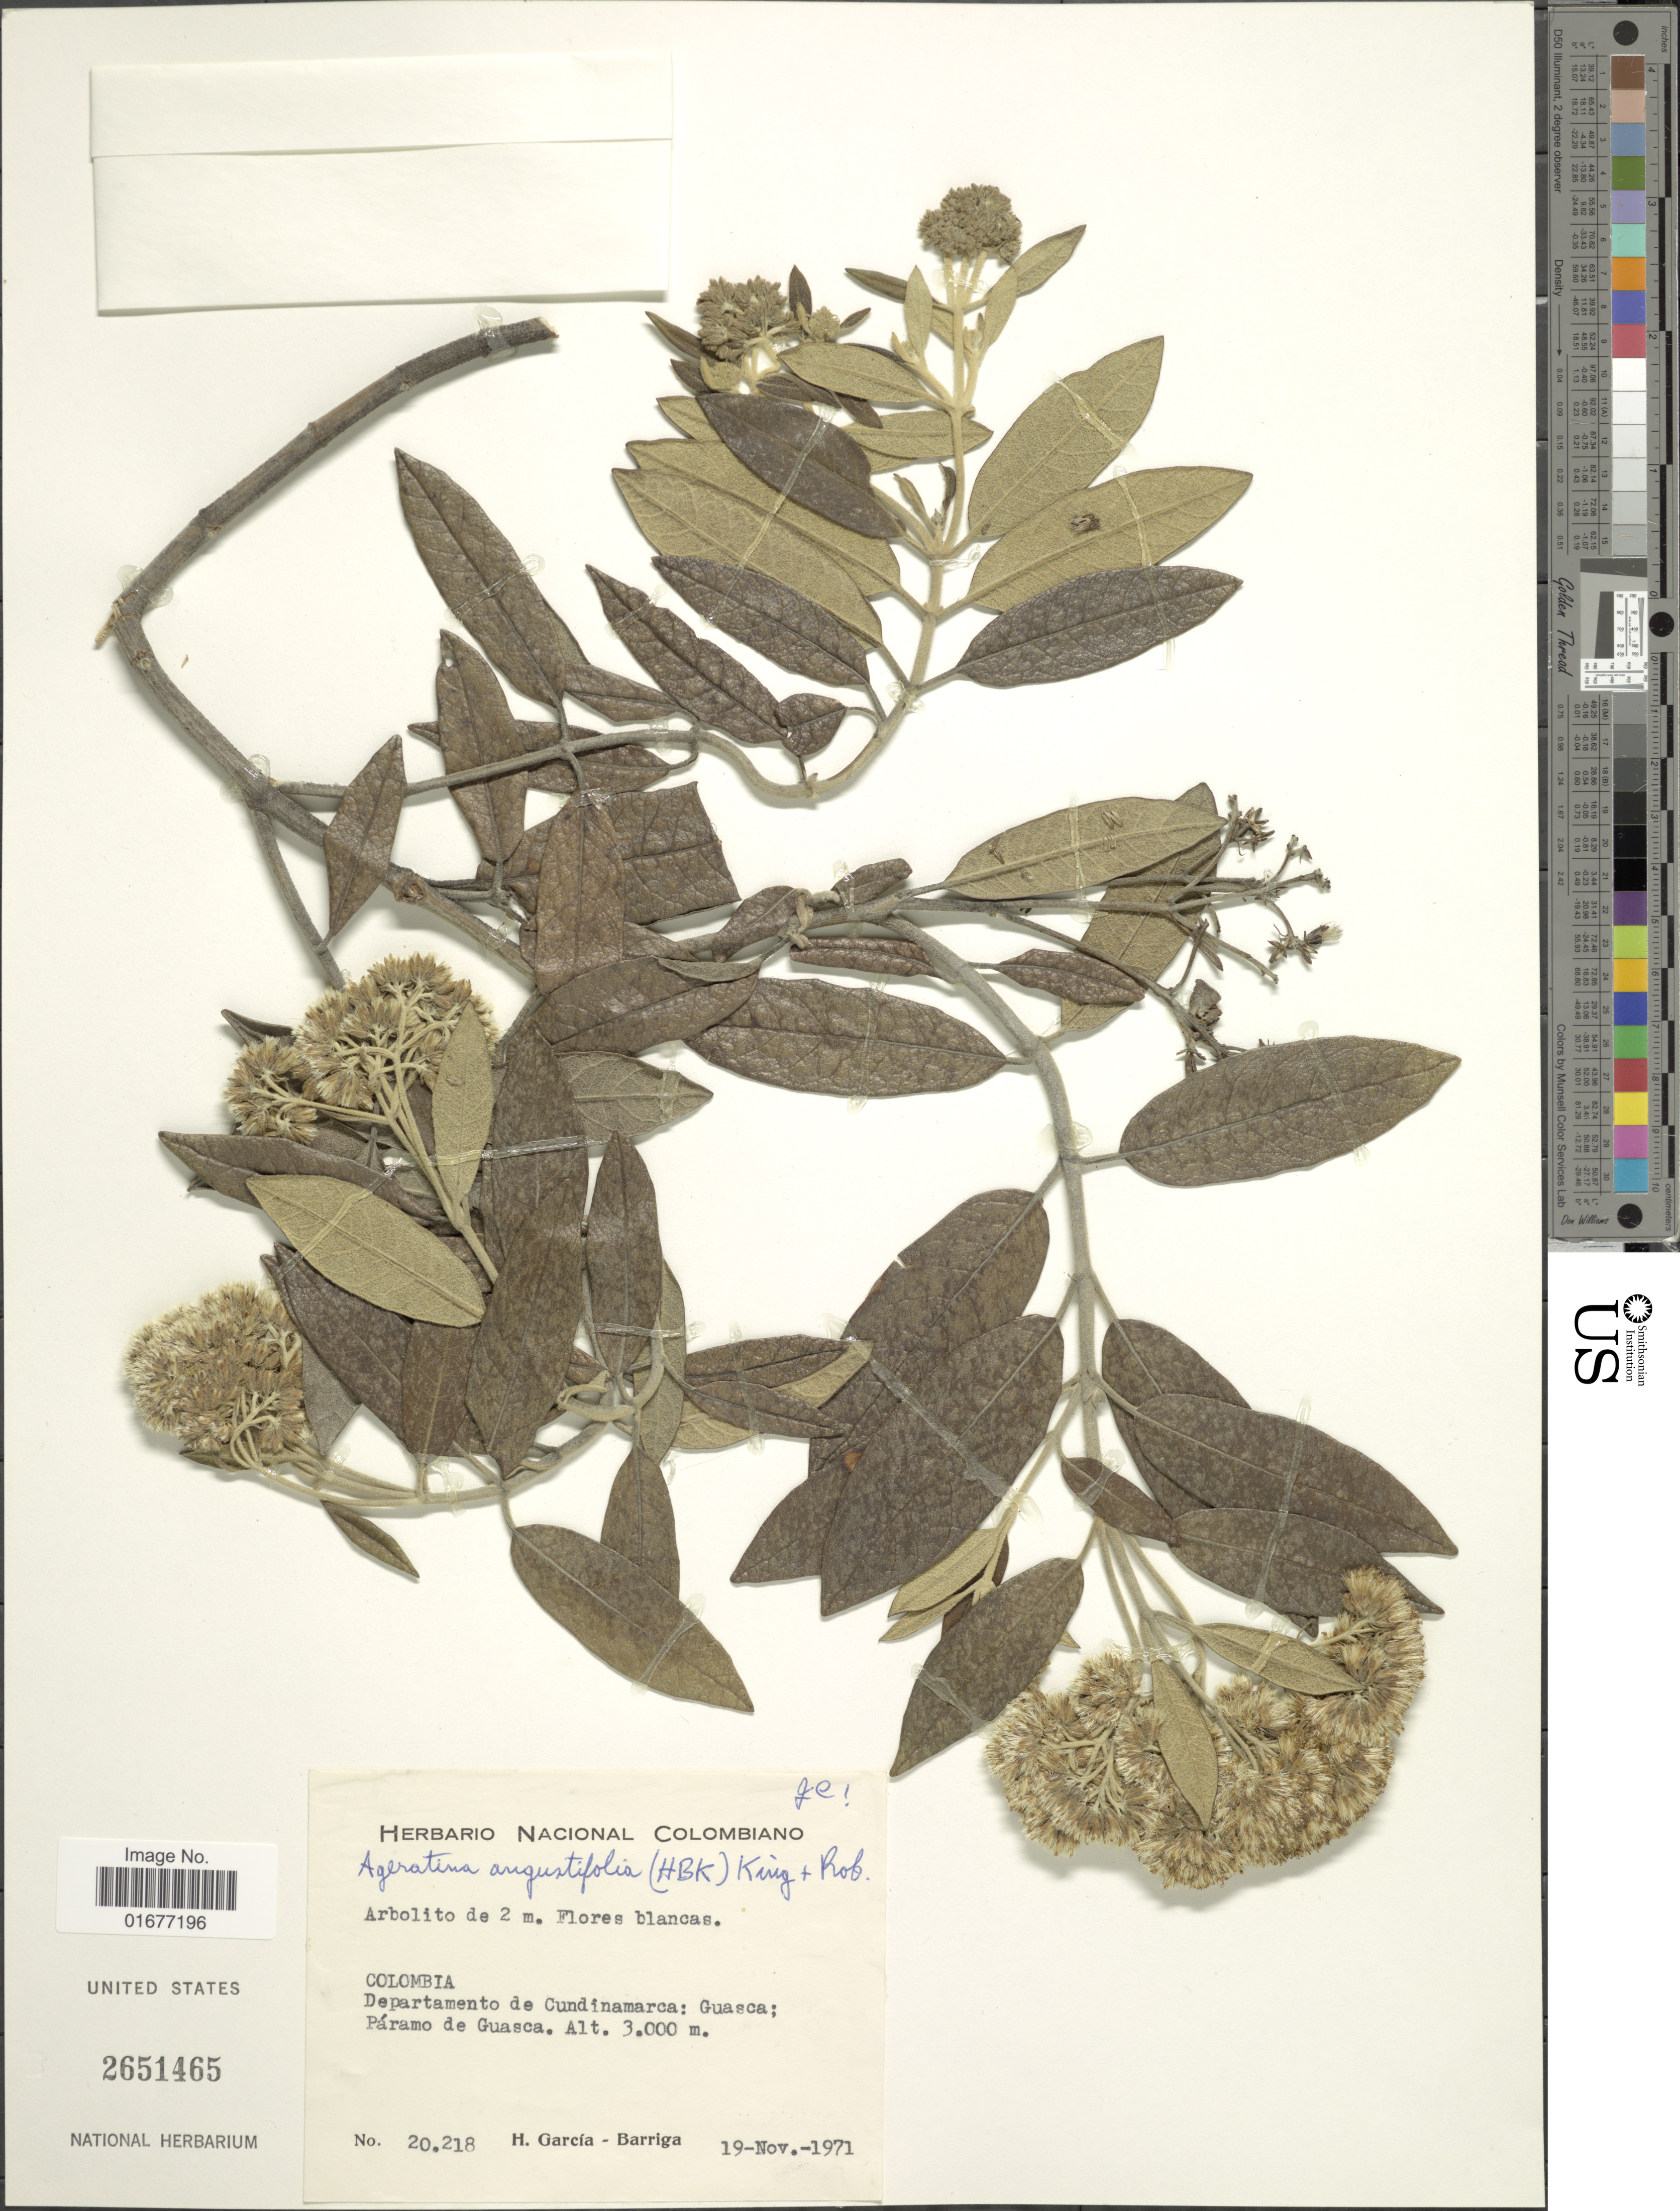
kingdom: Plantae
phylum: Tracheophyta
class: Magnoliopsida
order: Asterales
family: Asteraceae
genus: Ageratina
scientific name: Ageratina angustifolia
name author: (Kunth) R.M. King & H. Rob.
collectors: H. Garcia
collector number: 20218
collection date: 1971-11-19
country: Colombia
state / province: Cundinamarca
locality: Guasca, Paramo de Guasca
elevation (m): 3000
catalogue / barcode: US 2651465